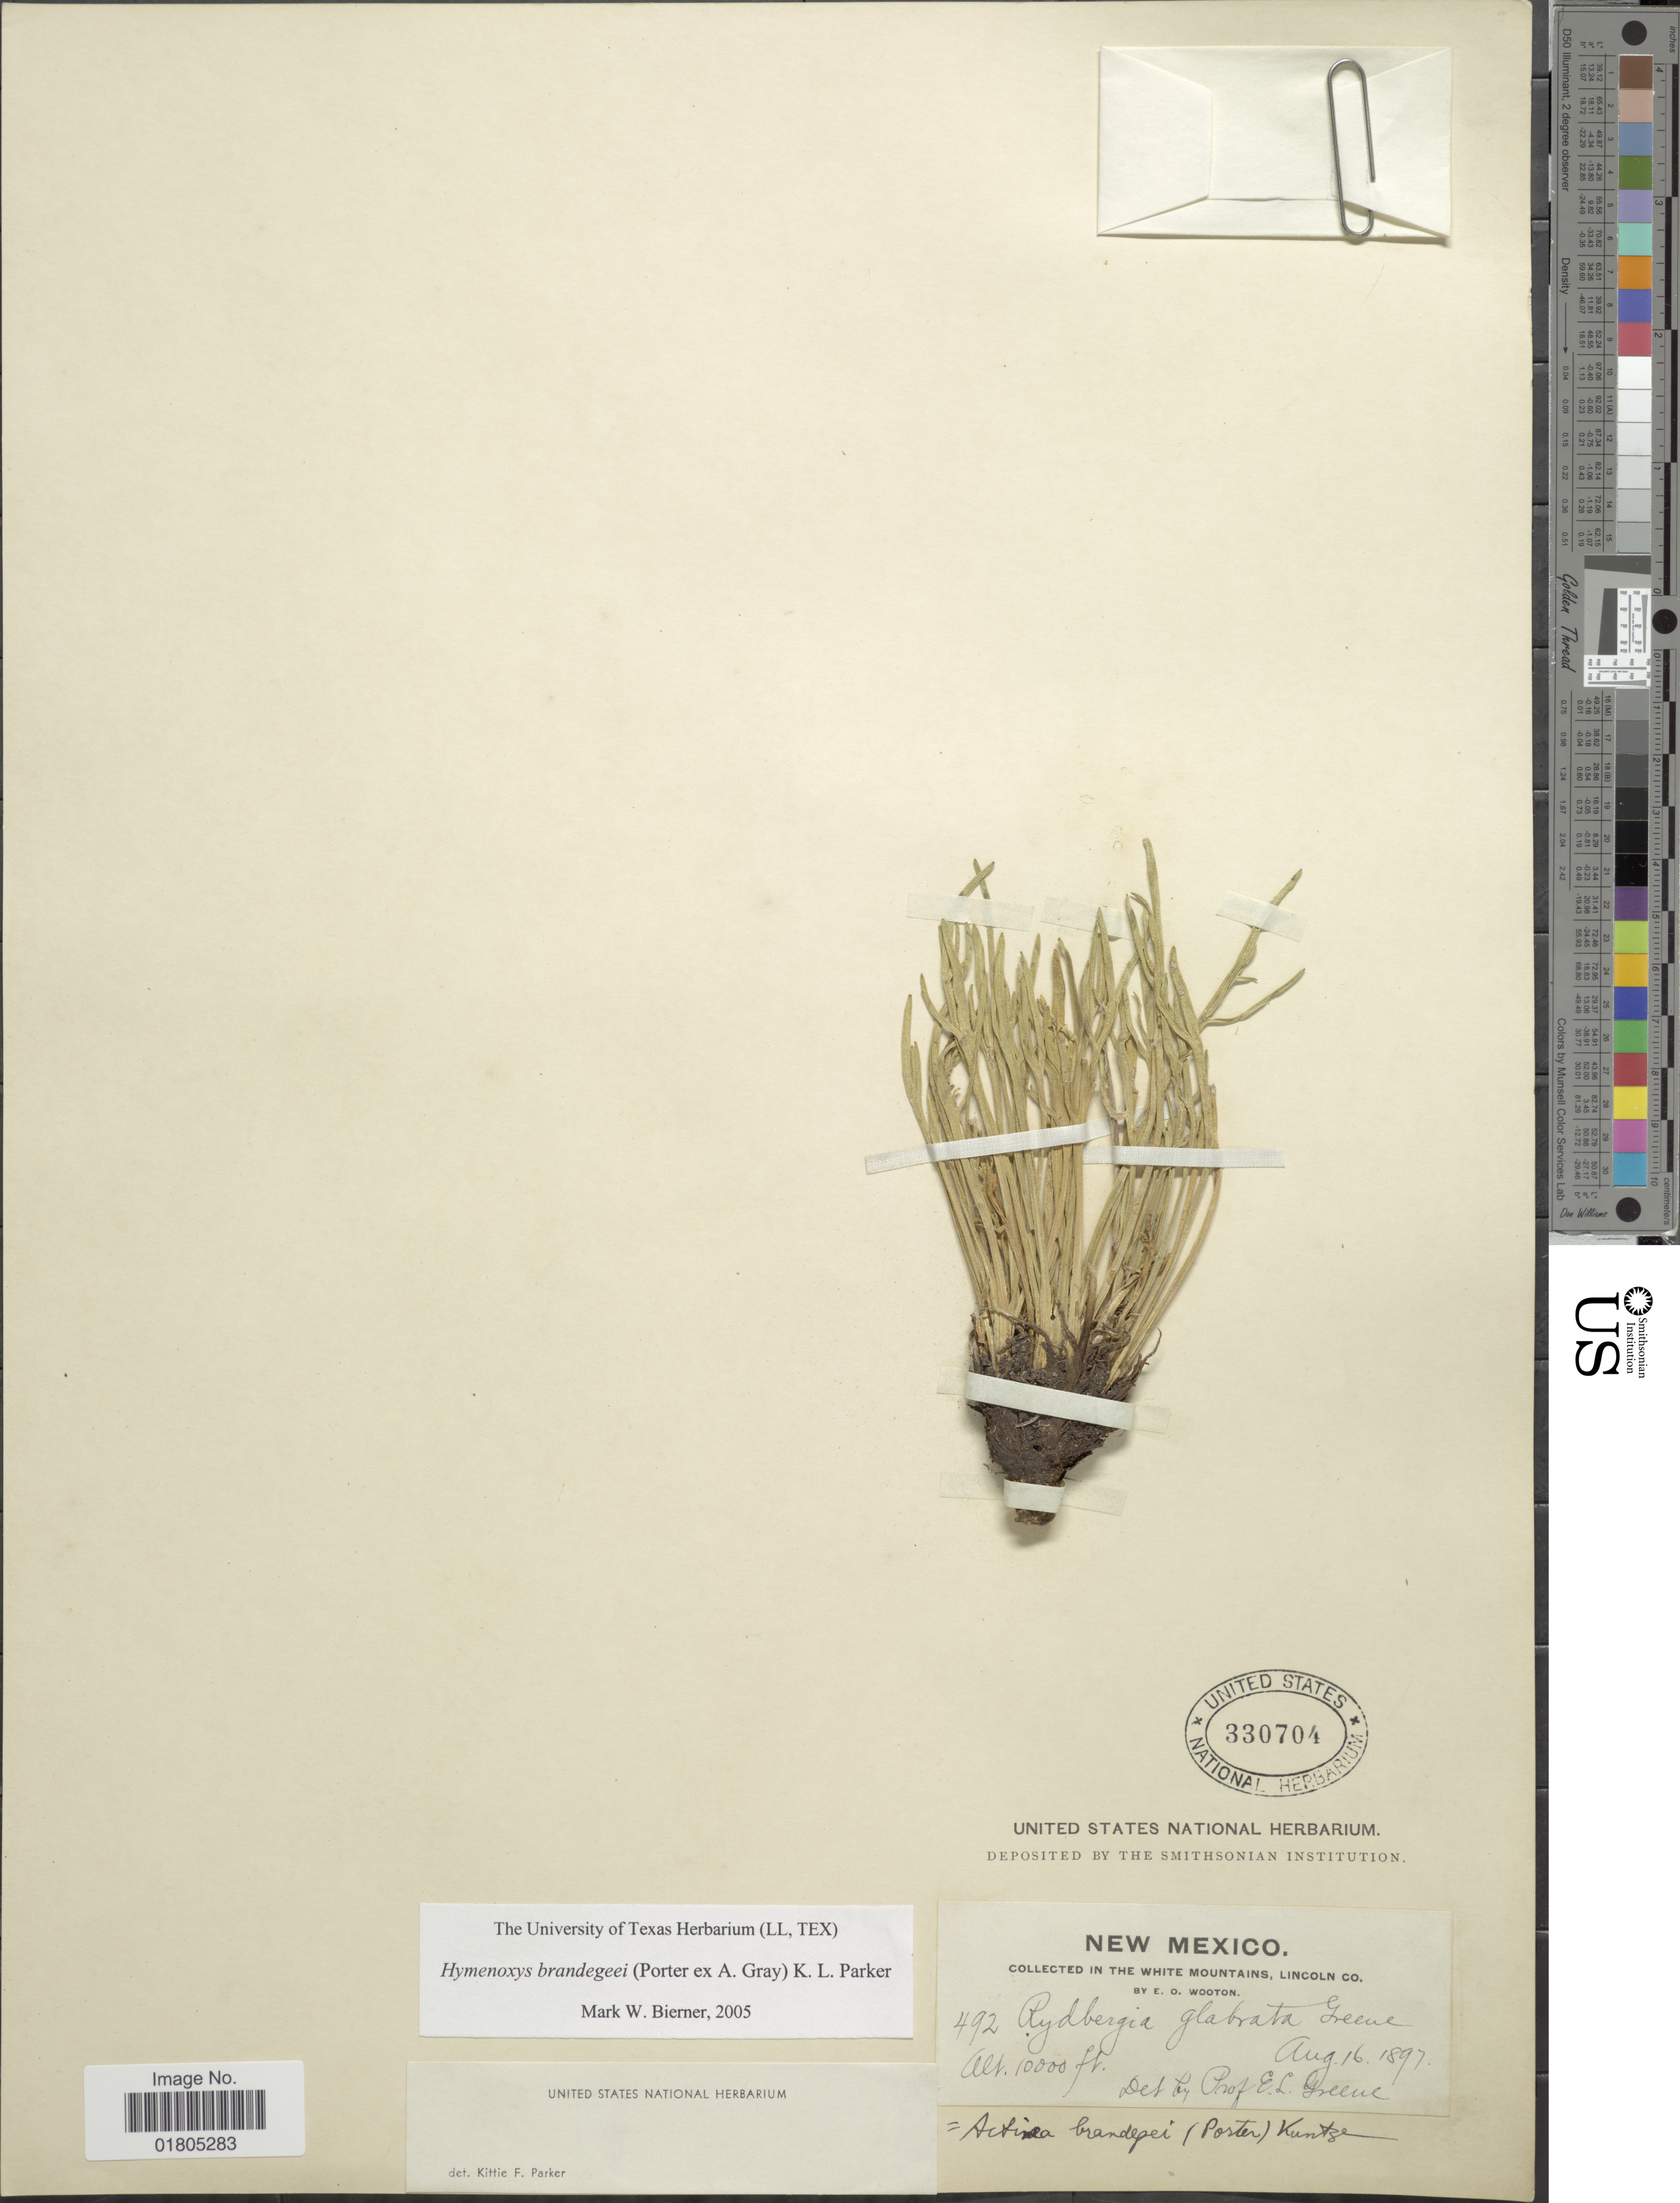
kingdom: Plantae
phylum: Tracheophyta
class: Magnoliopsida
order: Asterales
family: Asteraceae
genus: Actinea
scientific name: Actinea brandegeei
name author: (Porter ex A. Gray) Kuntze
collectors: E. O. Wooton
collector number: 492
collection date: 1897-08-16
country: United States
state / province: New Mexico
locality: In The White Mountains, Lincoln Co.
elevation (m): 3048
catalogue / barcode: US 330704